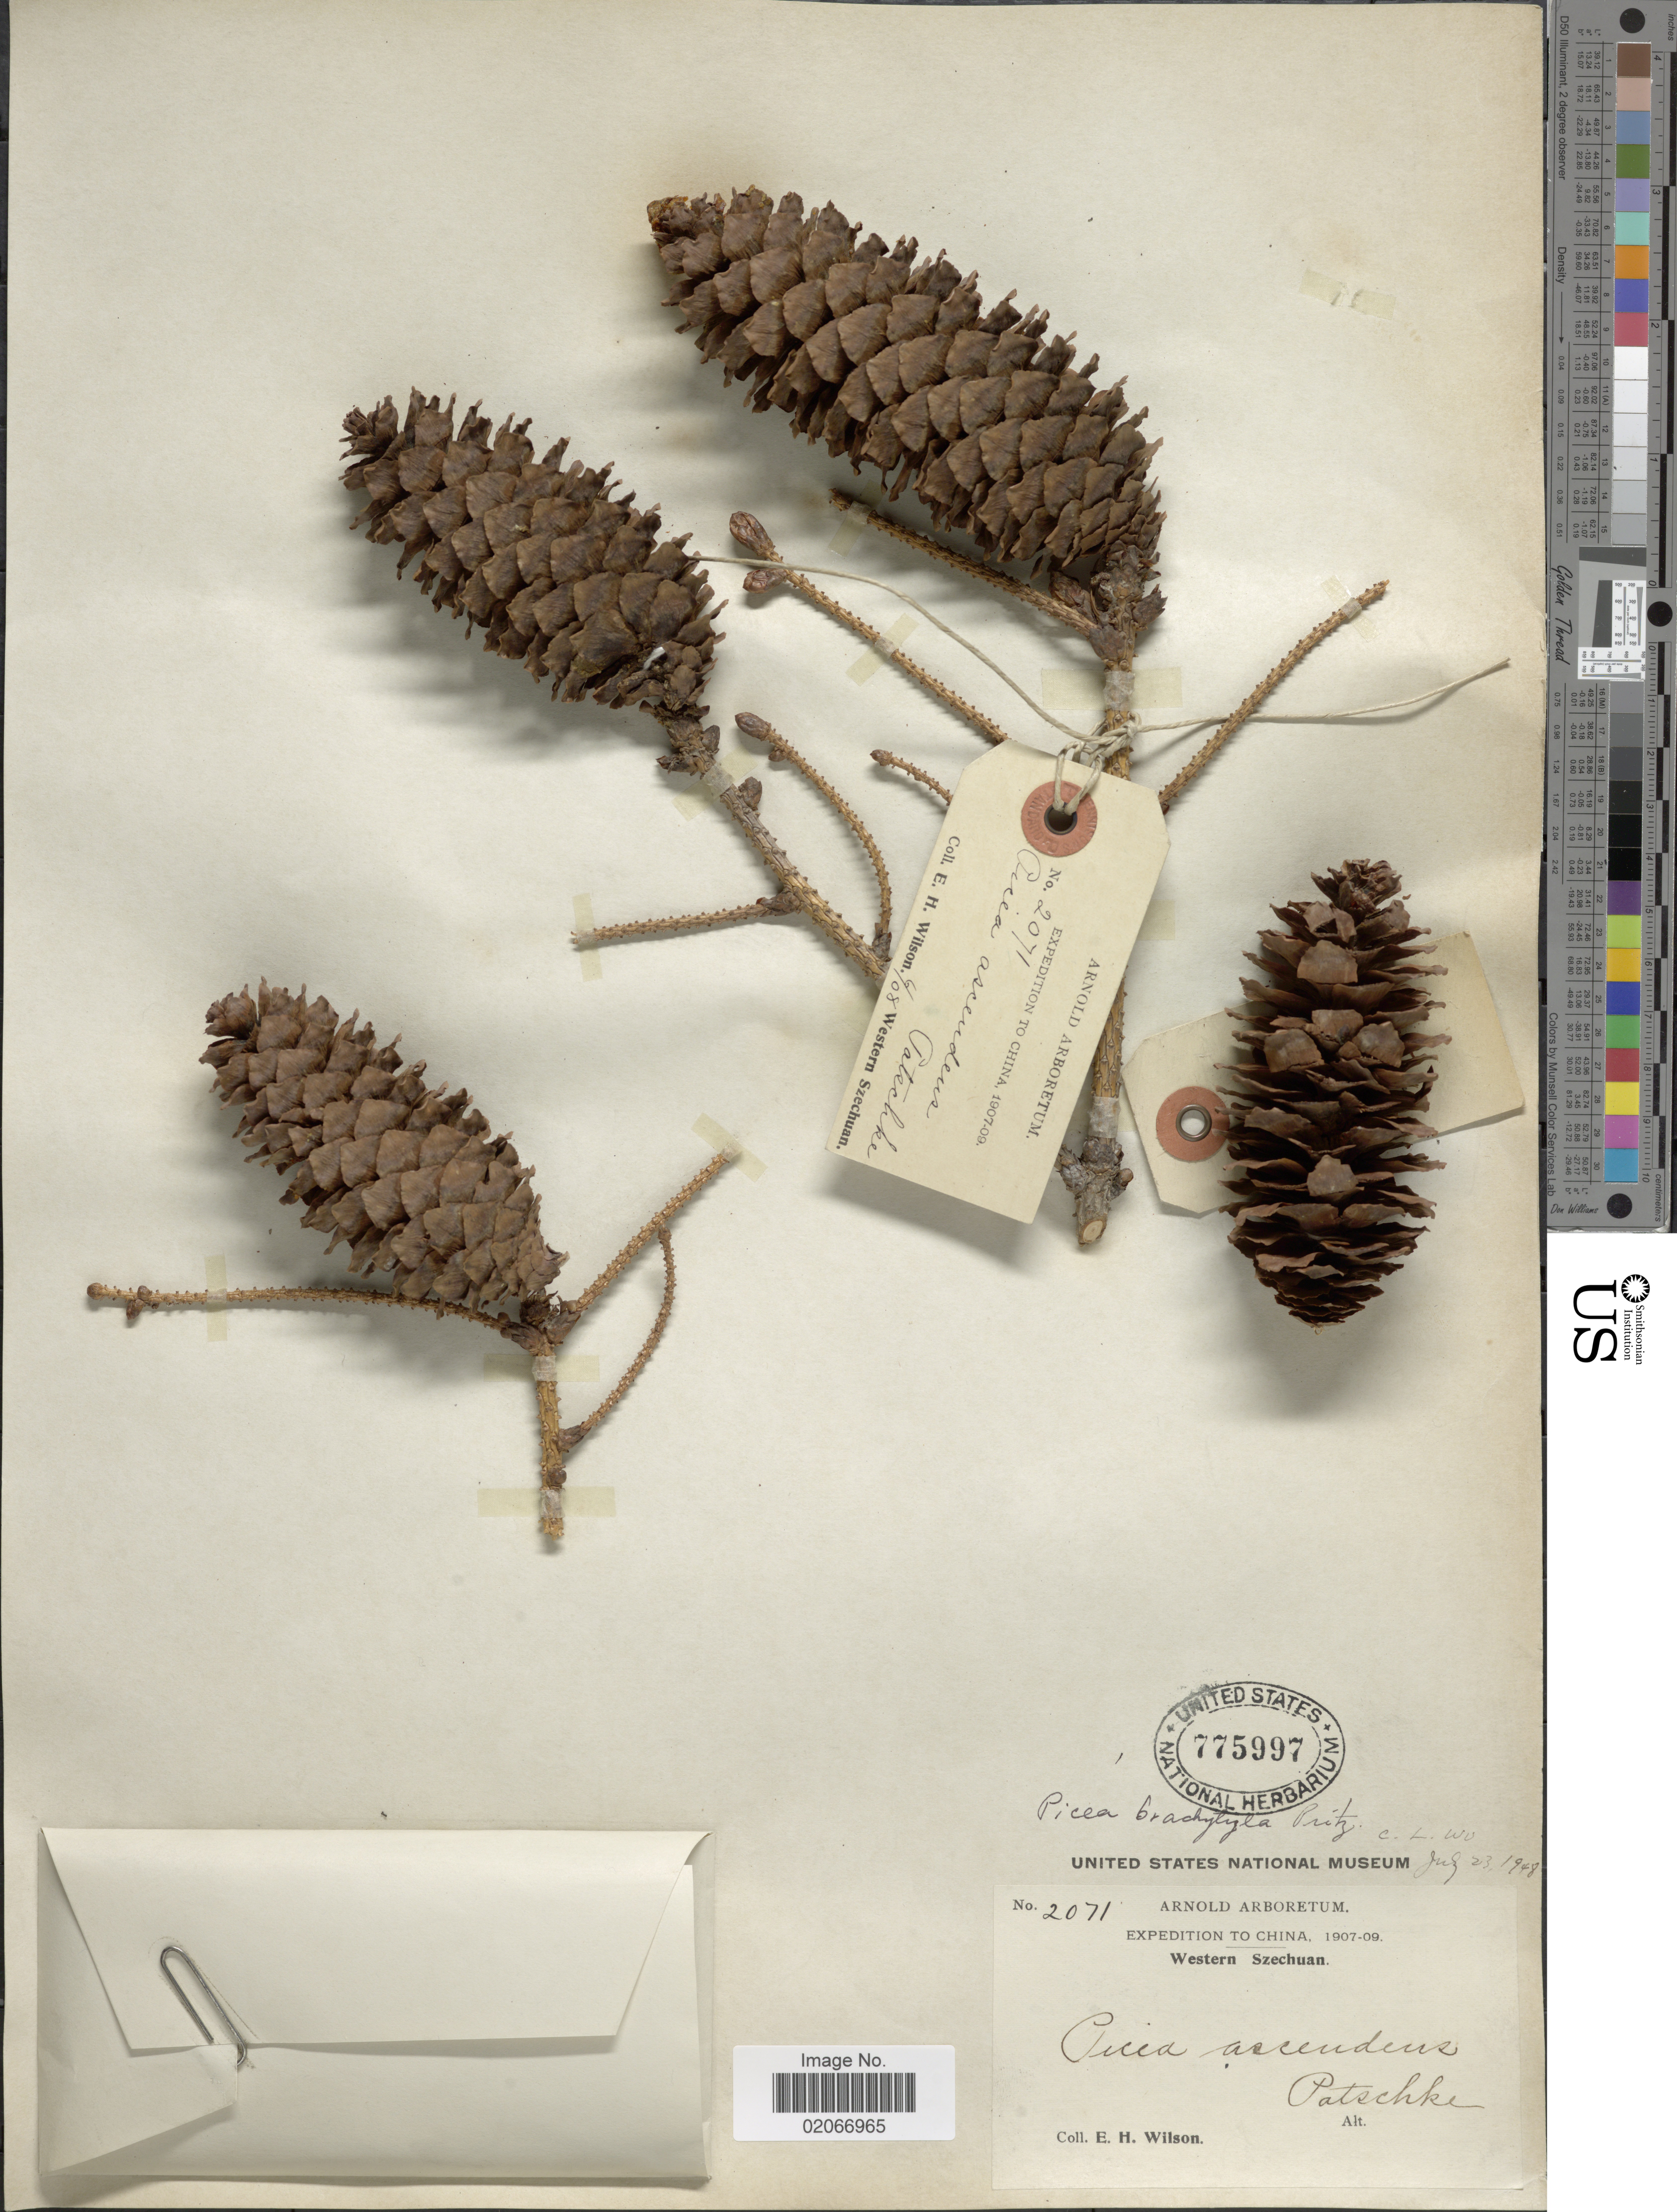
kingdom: Plantae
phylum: Tracheophyta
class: Pinopsida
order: Pinales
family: Pinaceae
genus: Picea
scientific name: Picea brachytyla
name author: (Franch.) E. Pritz.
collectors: E. Wilson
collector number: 2071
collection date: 1908-06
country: China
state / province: Sichuan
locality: Western Szechuan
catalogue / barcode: US 775997